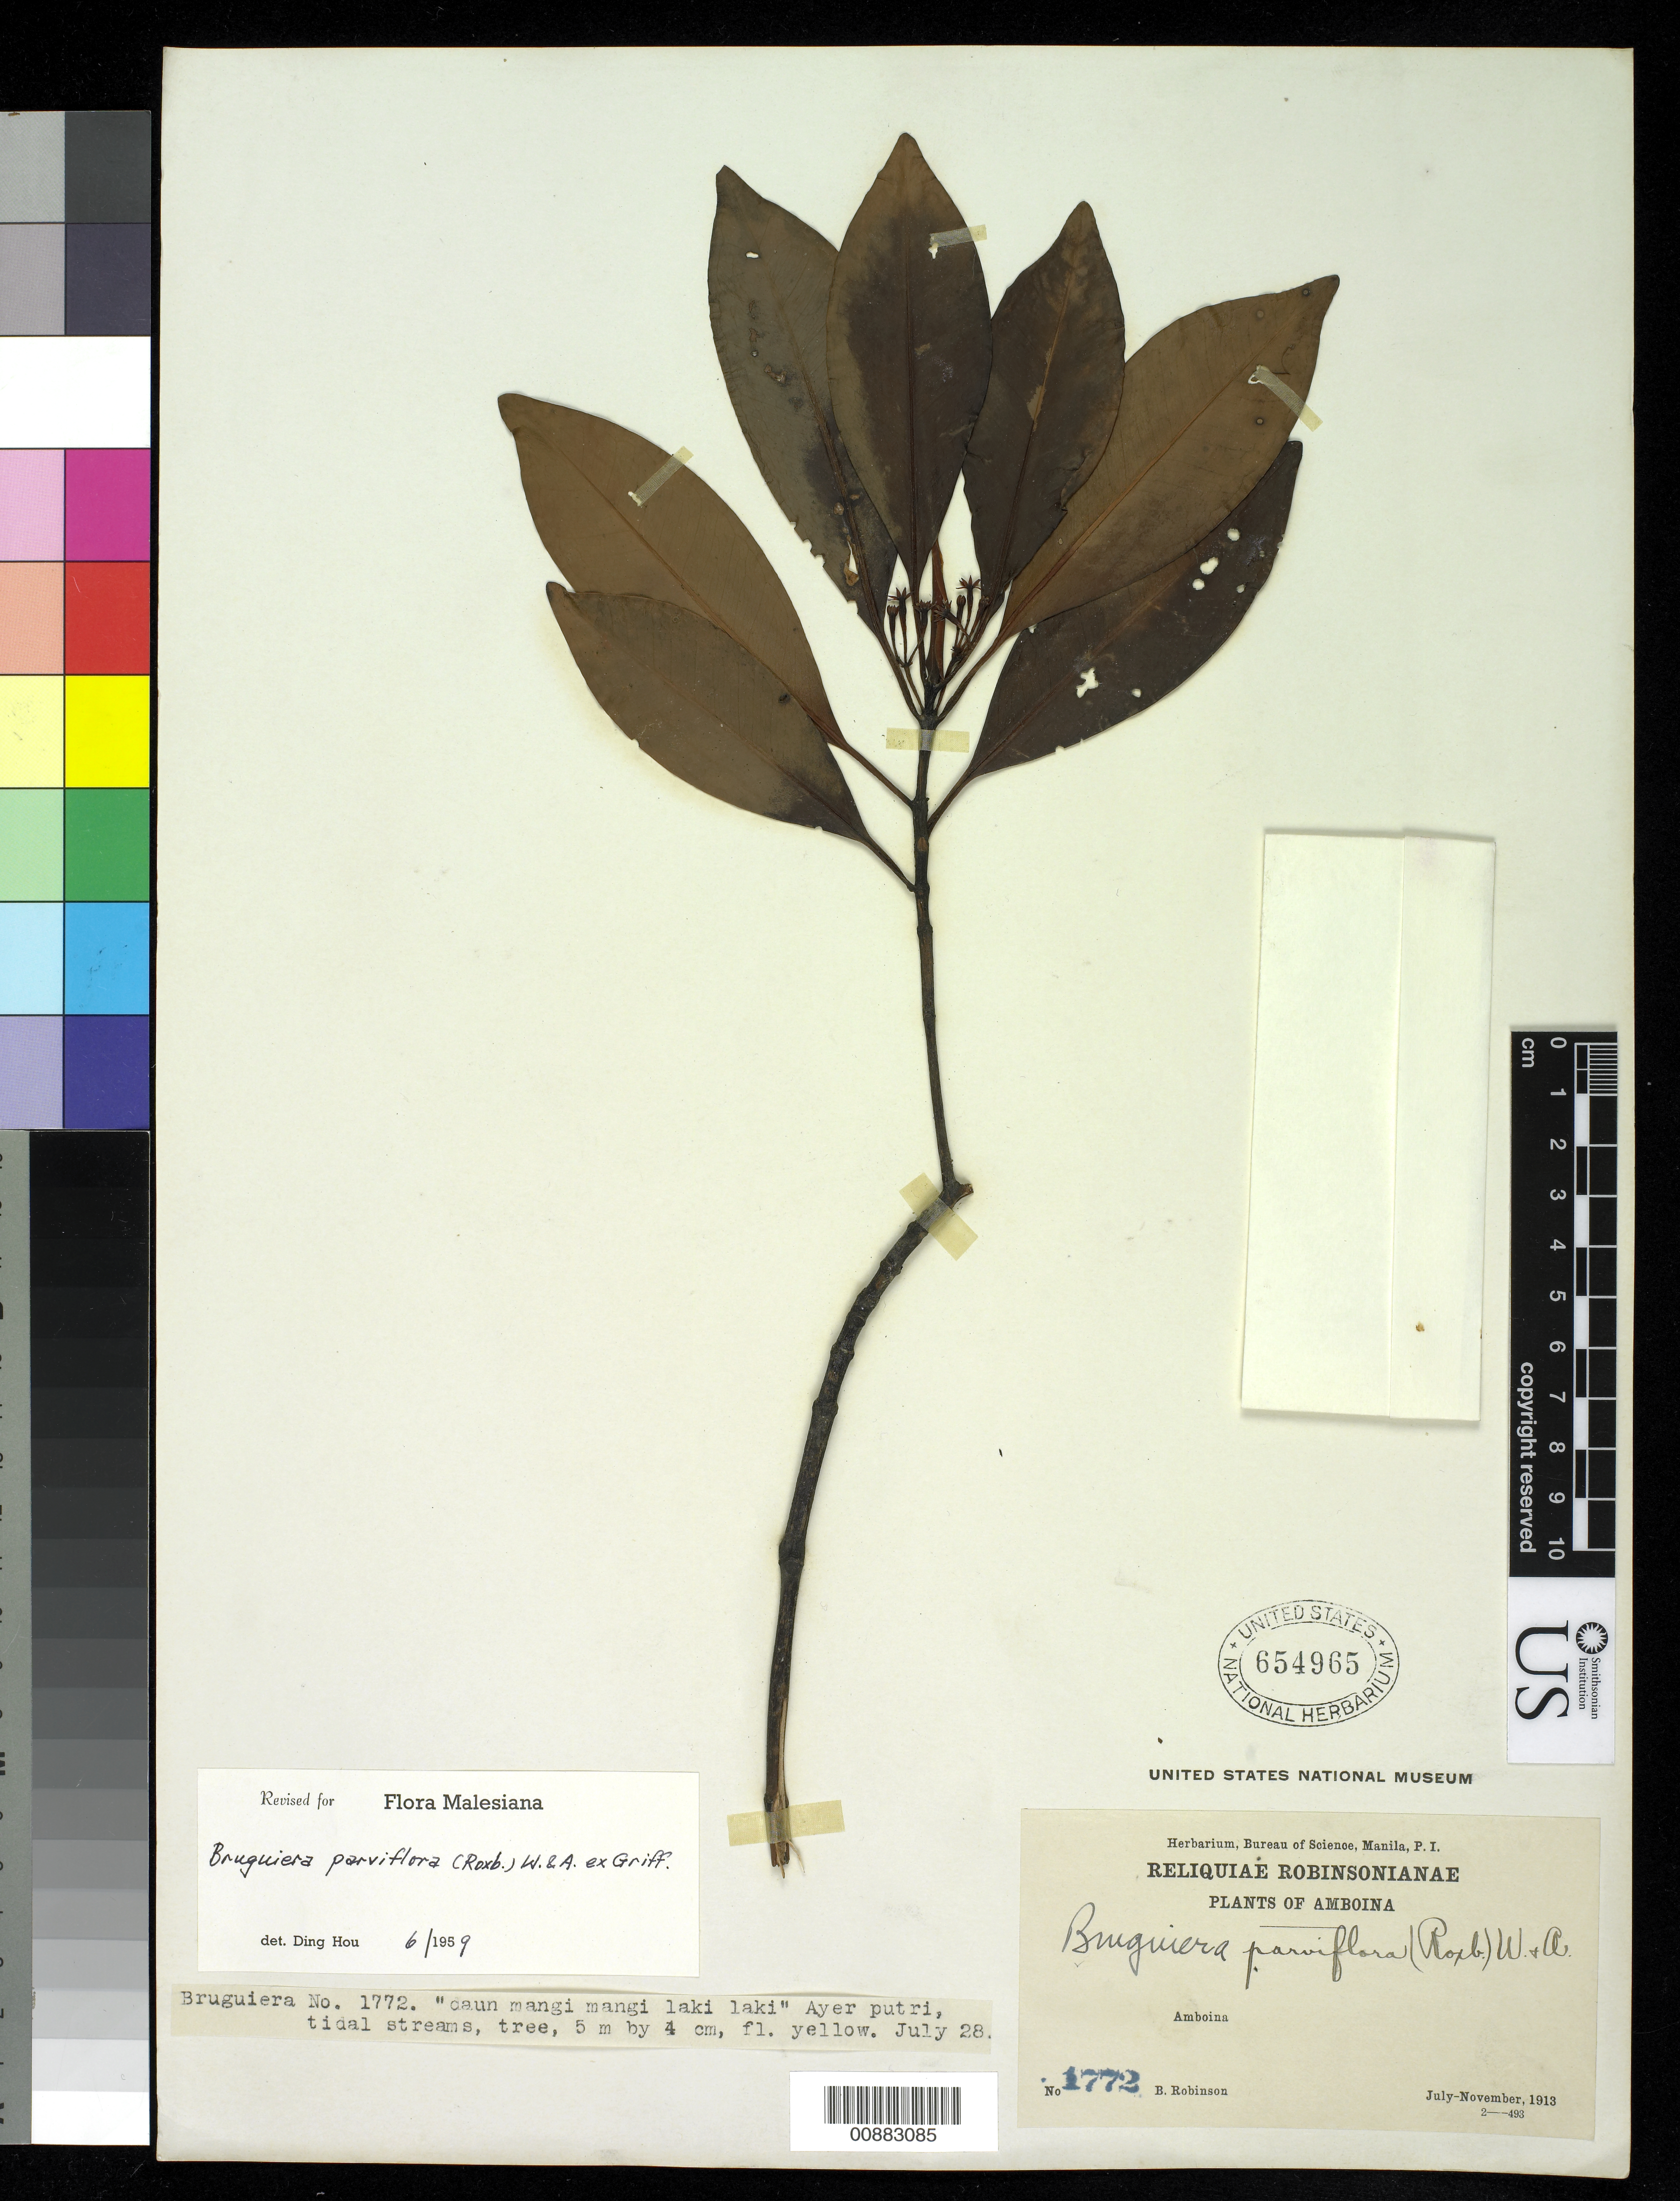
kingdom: Plantae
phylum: Tracheophyta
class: Magnoliopsida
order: Malpighiales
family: Rhizophoraceae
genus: Bruguiera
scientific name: Bruguiera parviflora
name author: (Roxb.) Wight & Arn. ex Griff.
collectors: B. L. Robinson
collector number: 1772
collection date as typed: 28 Jul 1913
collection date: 1913-07-28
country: Indonesia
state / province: Maluku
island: Amboina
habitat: ayer putri, tidal streams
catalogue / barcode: US 654965